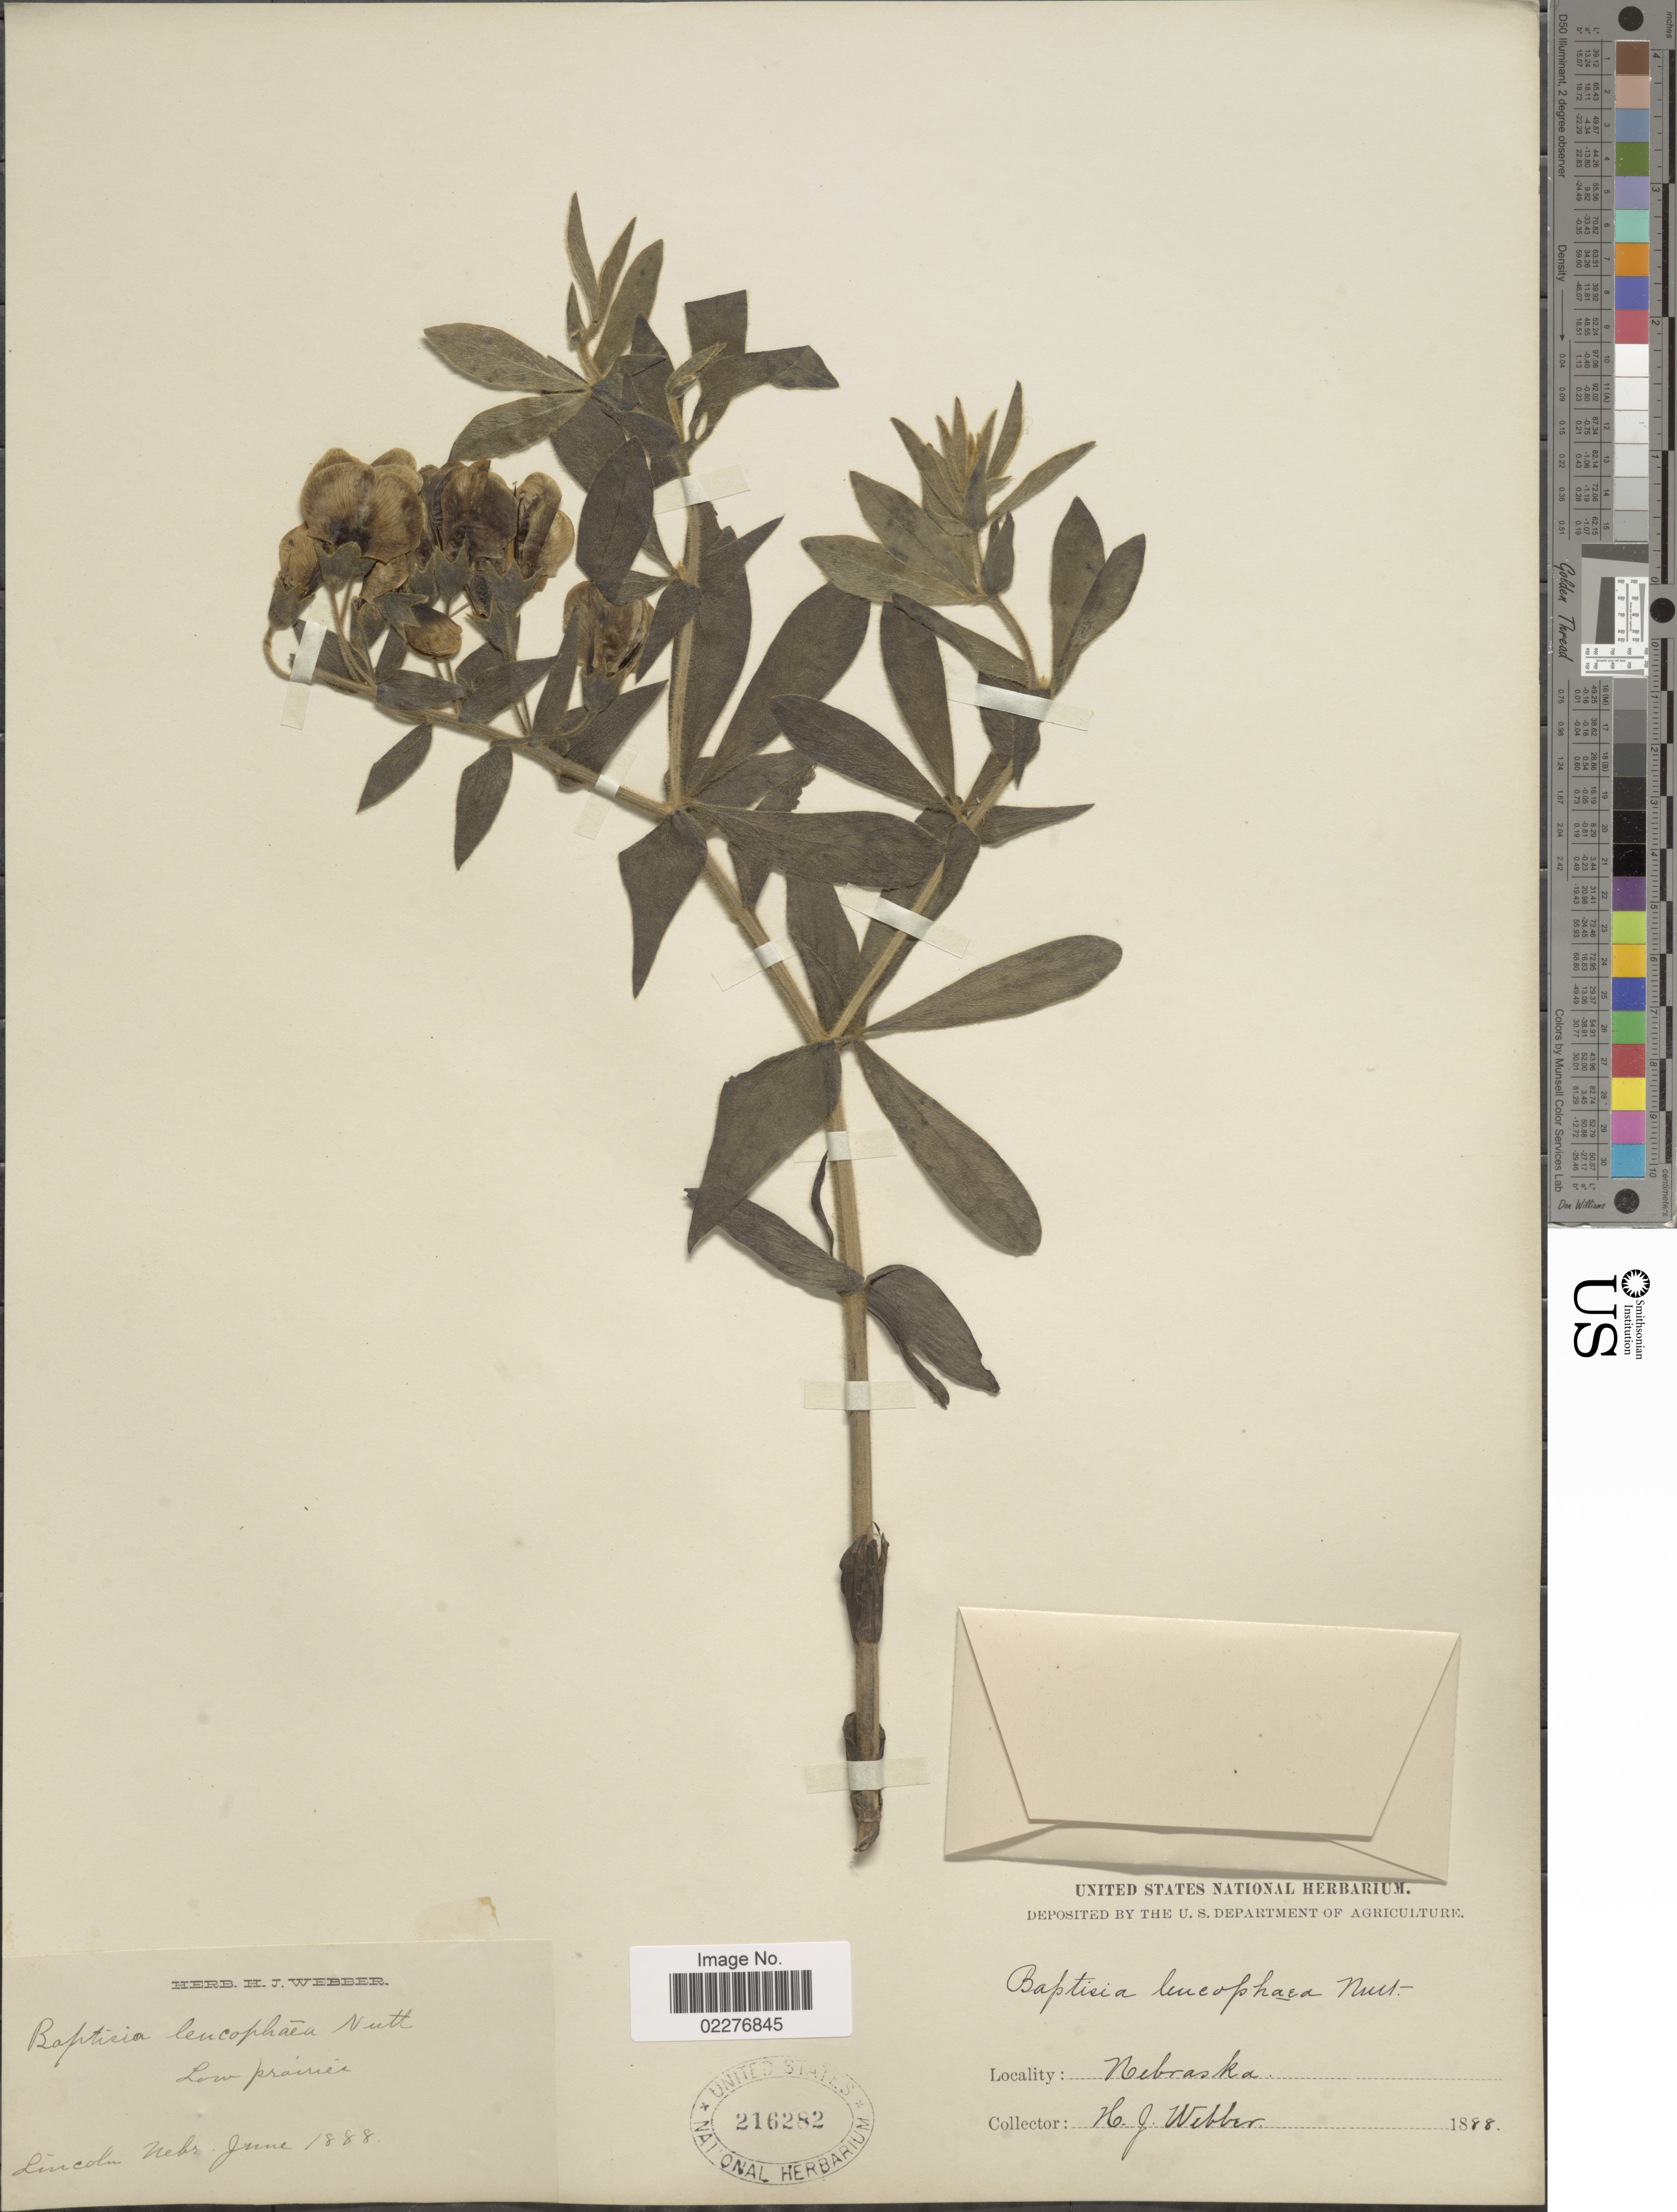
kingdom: Plantae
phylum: Tracheophyta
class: Magnoliopsida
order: Fabales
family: Fabaceae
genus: Baptisia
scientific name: Baptisia leucophaea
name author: Nutt.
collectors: H. Webber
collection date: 1888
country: United States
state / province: Nebraska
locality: Low prairies, Lincoln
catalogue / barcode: US 216282